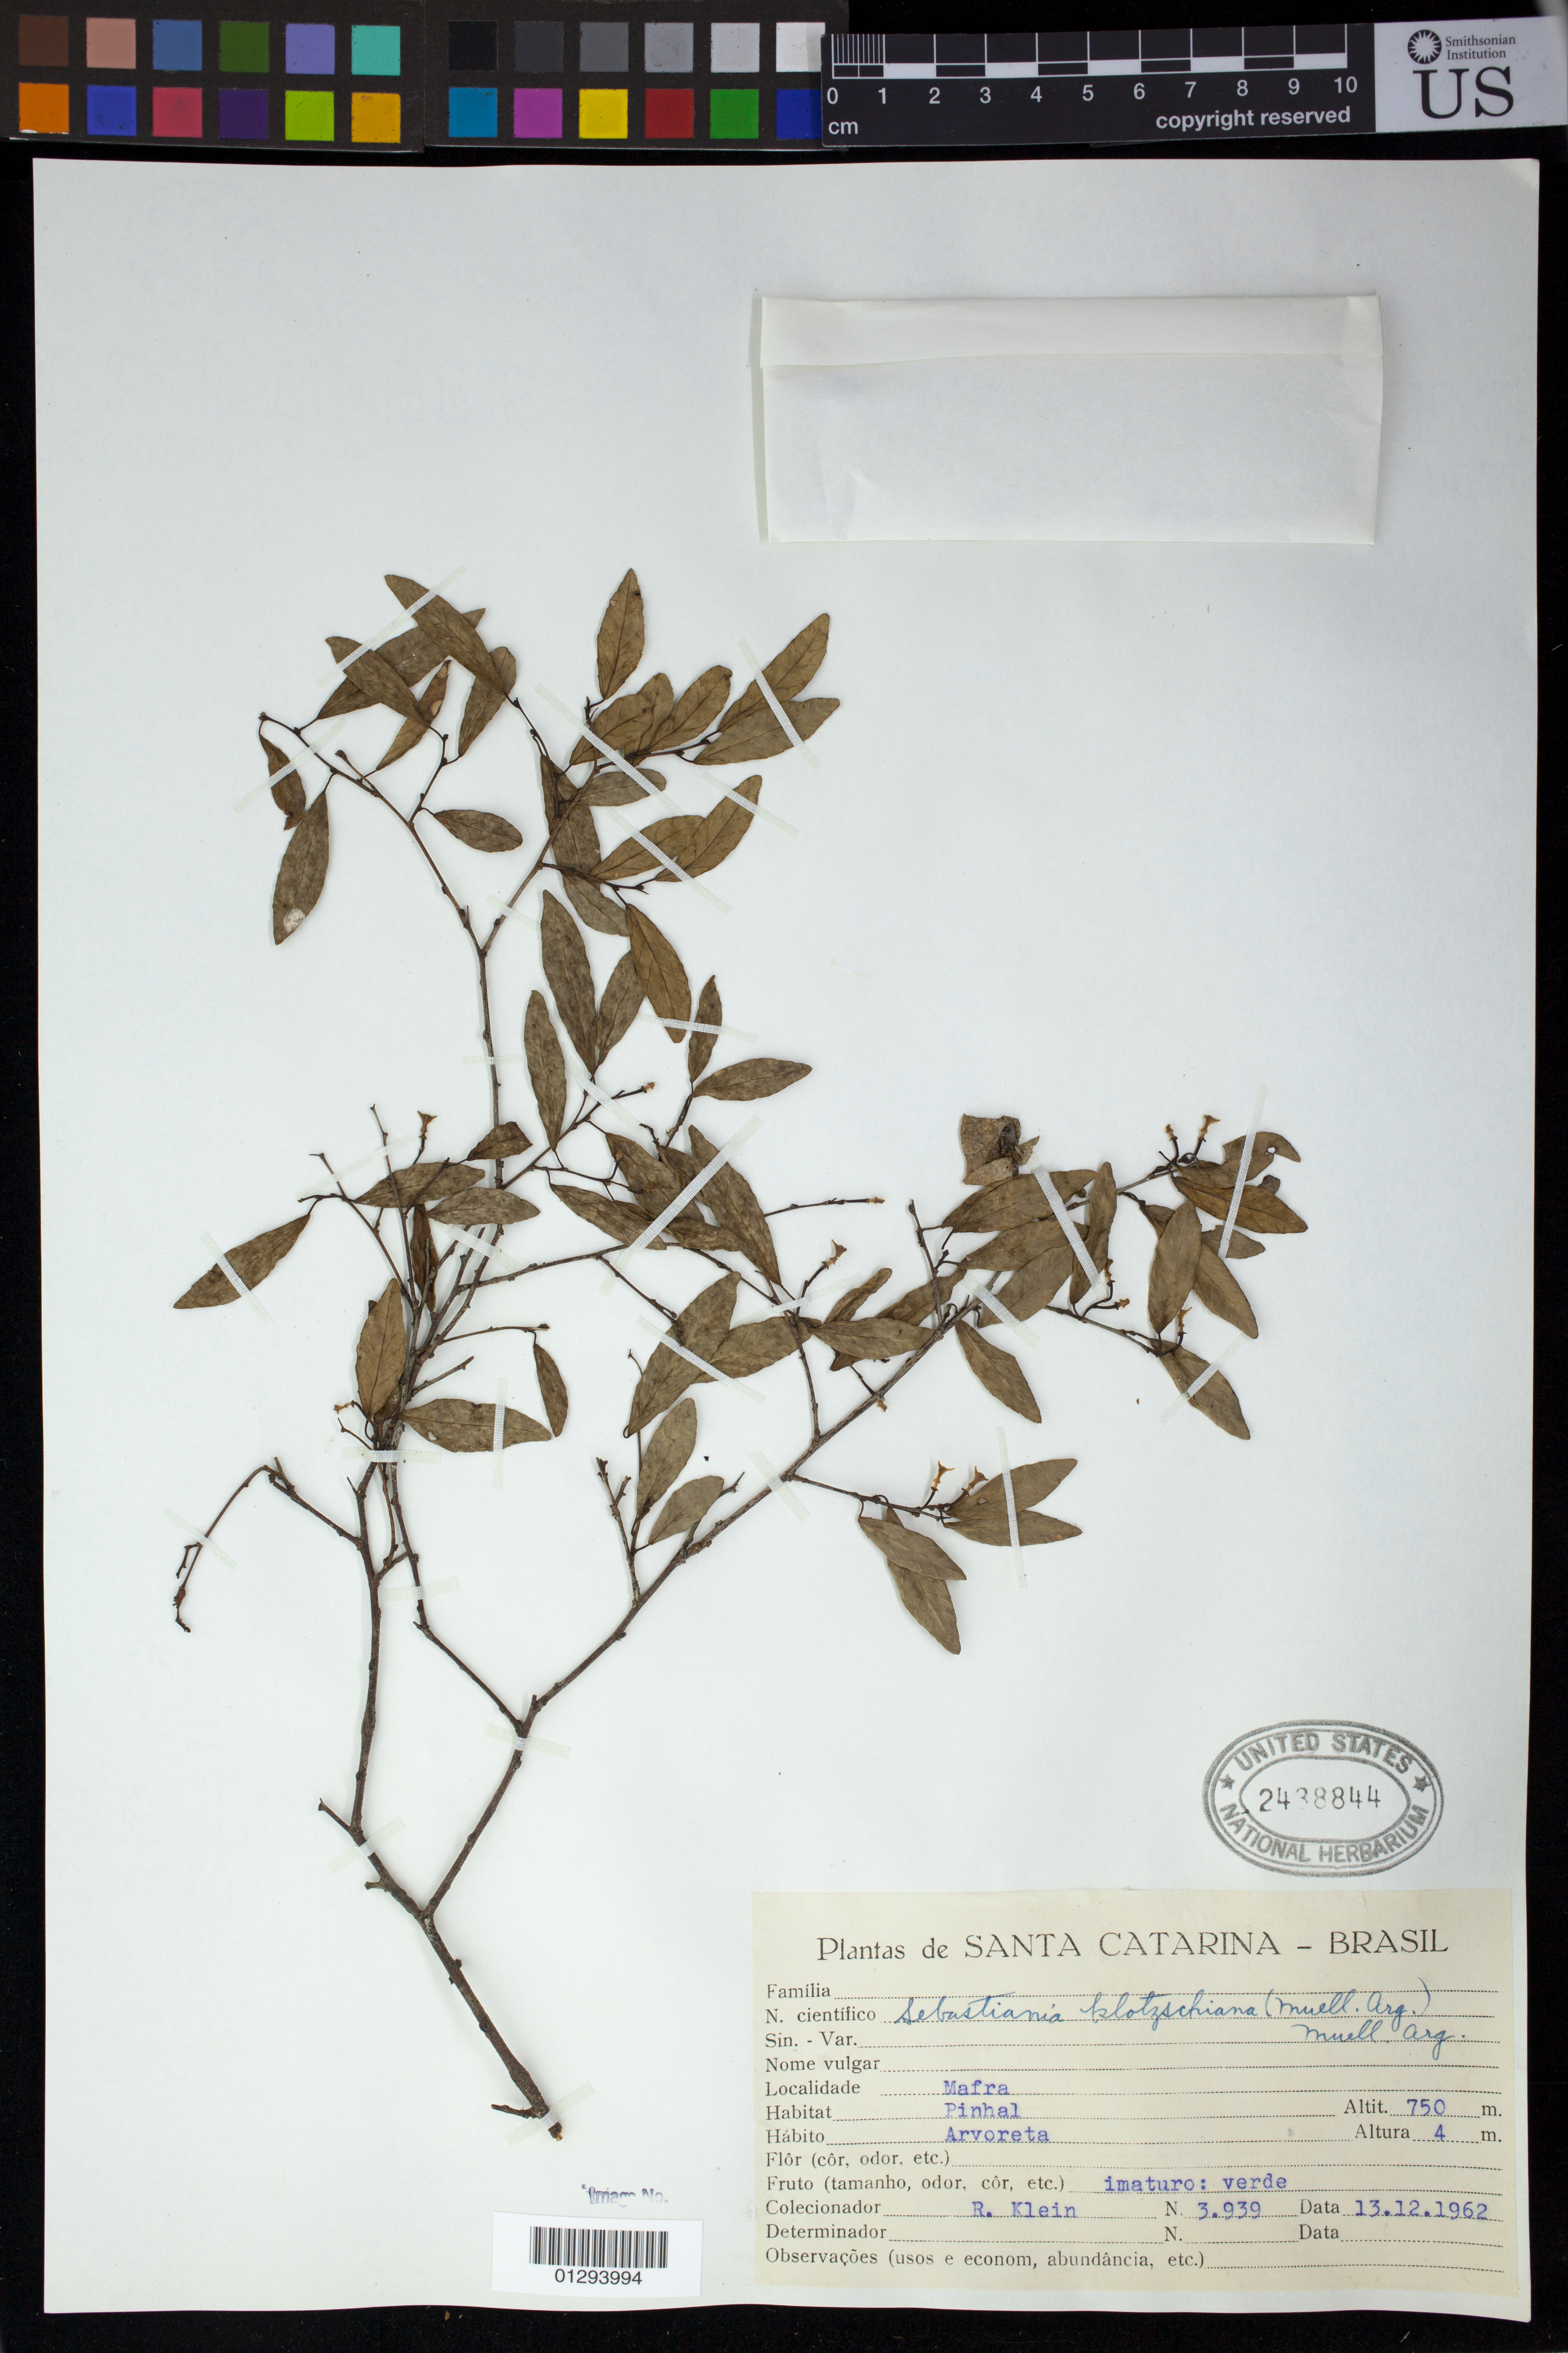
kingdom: Plantae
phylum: Tracheophyta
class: Magnoliopsida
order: Malpighiales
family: Euphorbiaceae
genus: Sebastiania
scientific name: Sebastiania commersoniana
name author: (Baill.) L.B. Sm. & Downs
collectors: R. M. Klein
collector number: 3939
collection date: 1962-12-13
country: Brazil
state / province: Santa Catarina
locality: Mafra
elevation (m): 750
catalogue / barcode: US 2438844